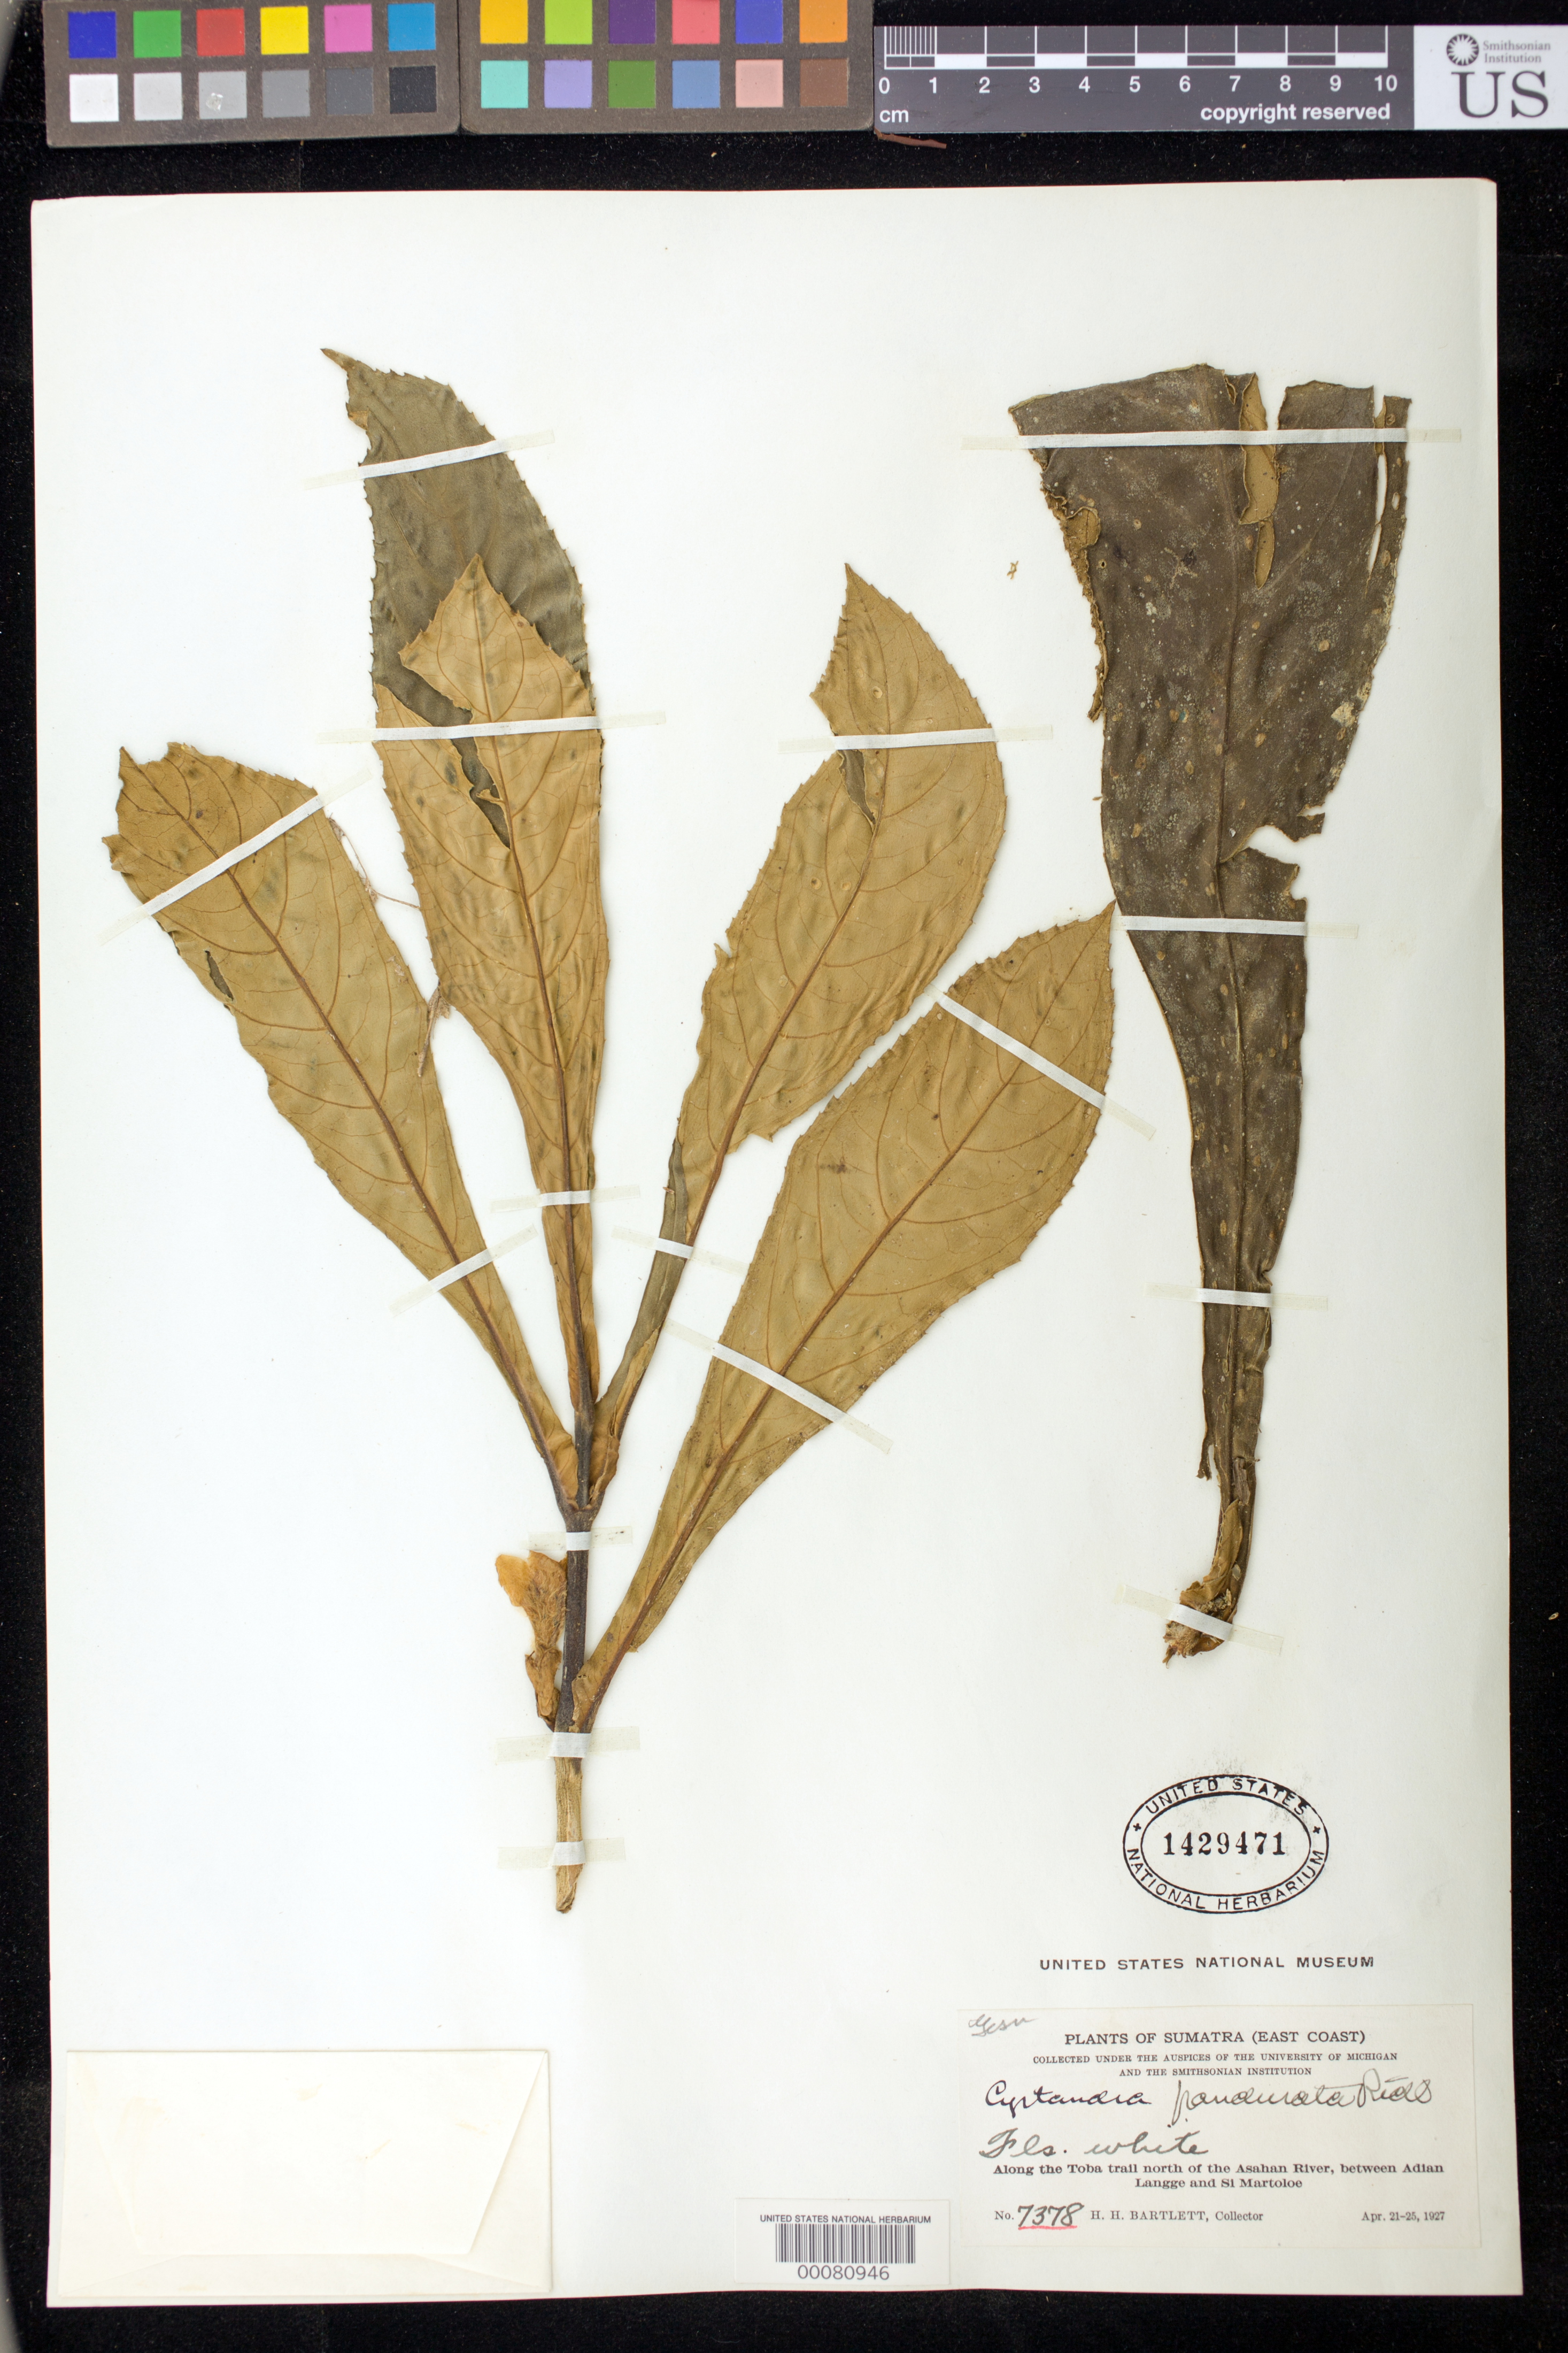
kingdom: Plantae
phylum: Tracheophyta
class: Magnoliopsida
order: Lamiales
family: Gesneriaceae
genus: Cyrtandra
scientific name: Cyrtandra pandurata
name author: Ridl.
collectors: H. H. Bartlett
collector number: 7378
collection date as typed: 21-25 Apr 1927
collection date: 1927-04-21/1927-04-25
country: Indonesia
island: Sumatra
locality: Along the toba trail n of the asahan river, between adian langge and si martoloe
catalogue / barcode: US 1429471